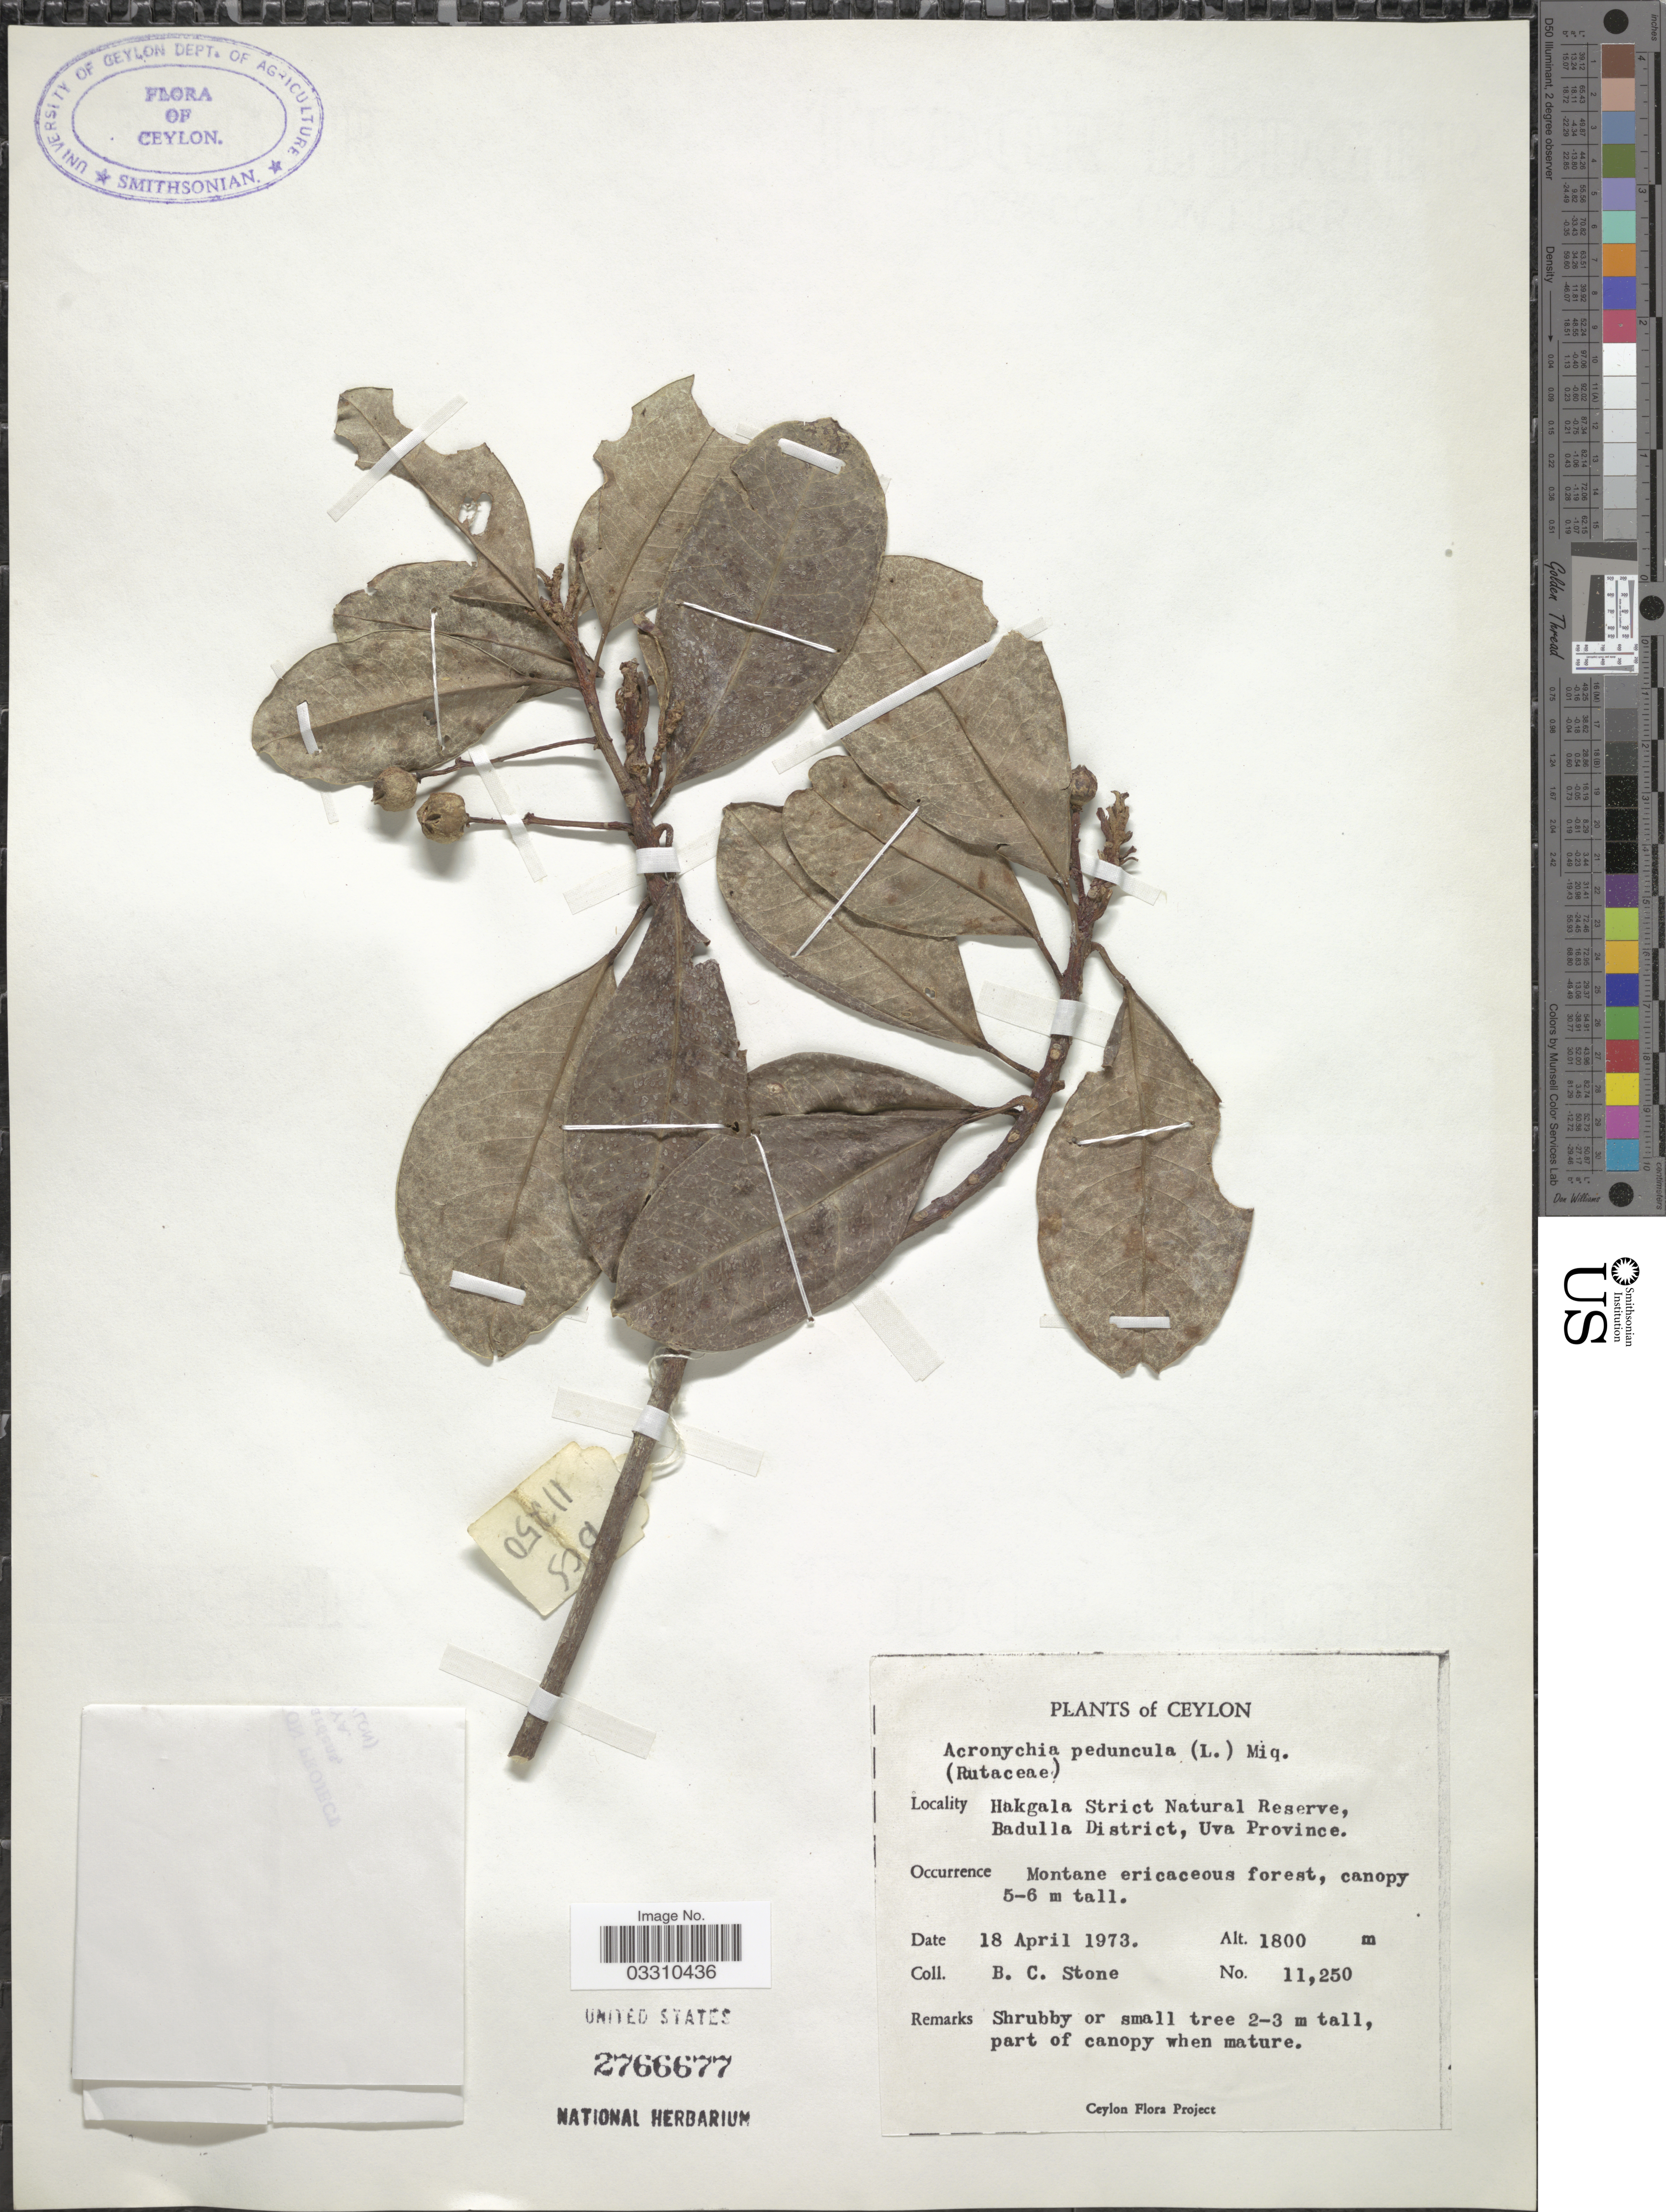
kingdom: Plantae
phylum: Tracheophyta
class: Magnoliopsida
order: Sapindales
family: Rutaceae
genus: Acronychia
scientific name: Acronychia pedunculata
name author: (L.) Miq.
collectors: B. C. Stone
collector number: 11250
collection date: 1973-04-18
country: Sri Lanka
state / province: Uva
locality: Ceylon, Hakgala Strict Natural Reserve, Badulla District.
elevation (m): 1800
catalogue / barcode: US 2766677